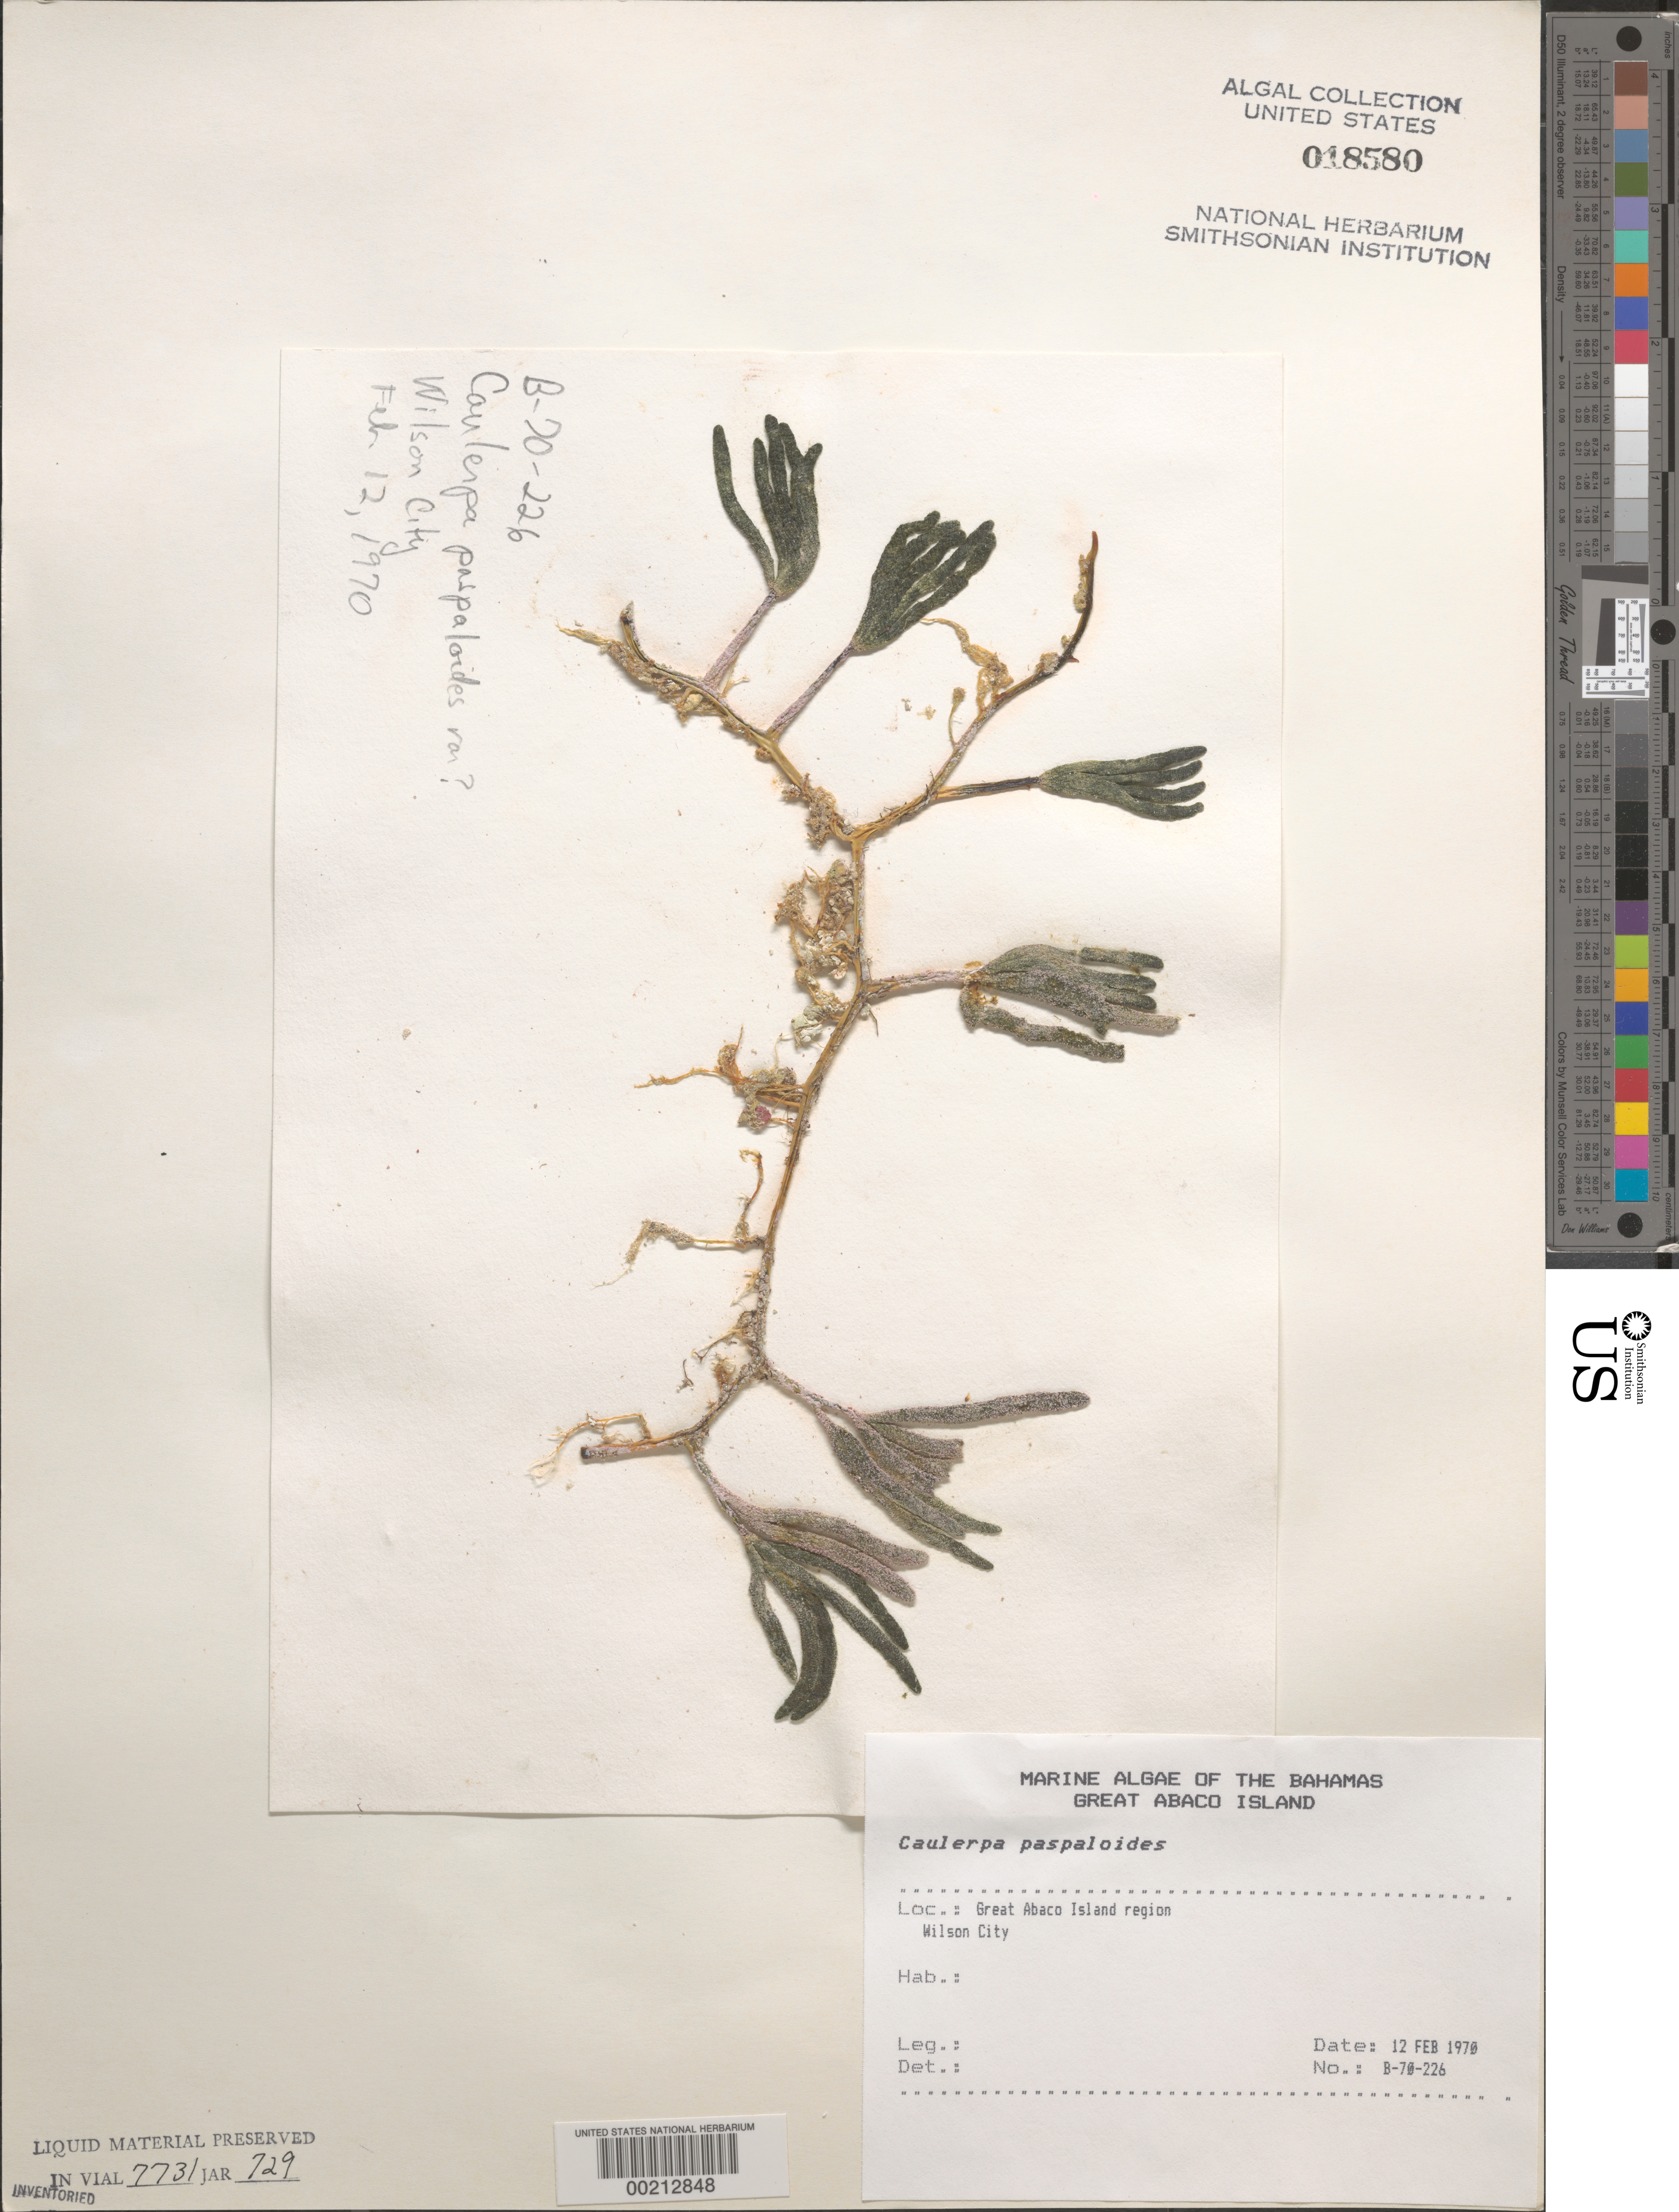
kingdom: Plantae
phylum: Chlorophyta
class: Ulvophyceae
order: Bryopsidales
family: Caulerpaceae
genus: Caulerpa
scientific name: Caulerpa paspaloides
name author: (Bory) Grev.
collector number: B-70-226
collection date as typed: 12 Feb 1970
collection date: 1970-02-12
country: Bahamas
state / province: Abaco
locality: Wilson city, great abaco island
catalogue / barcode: US 18580